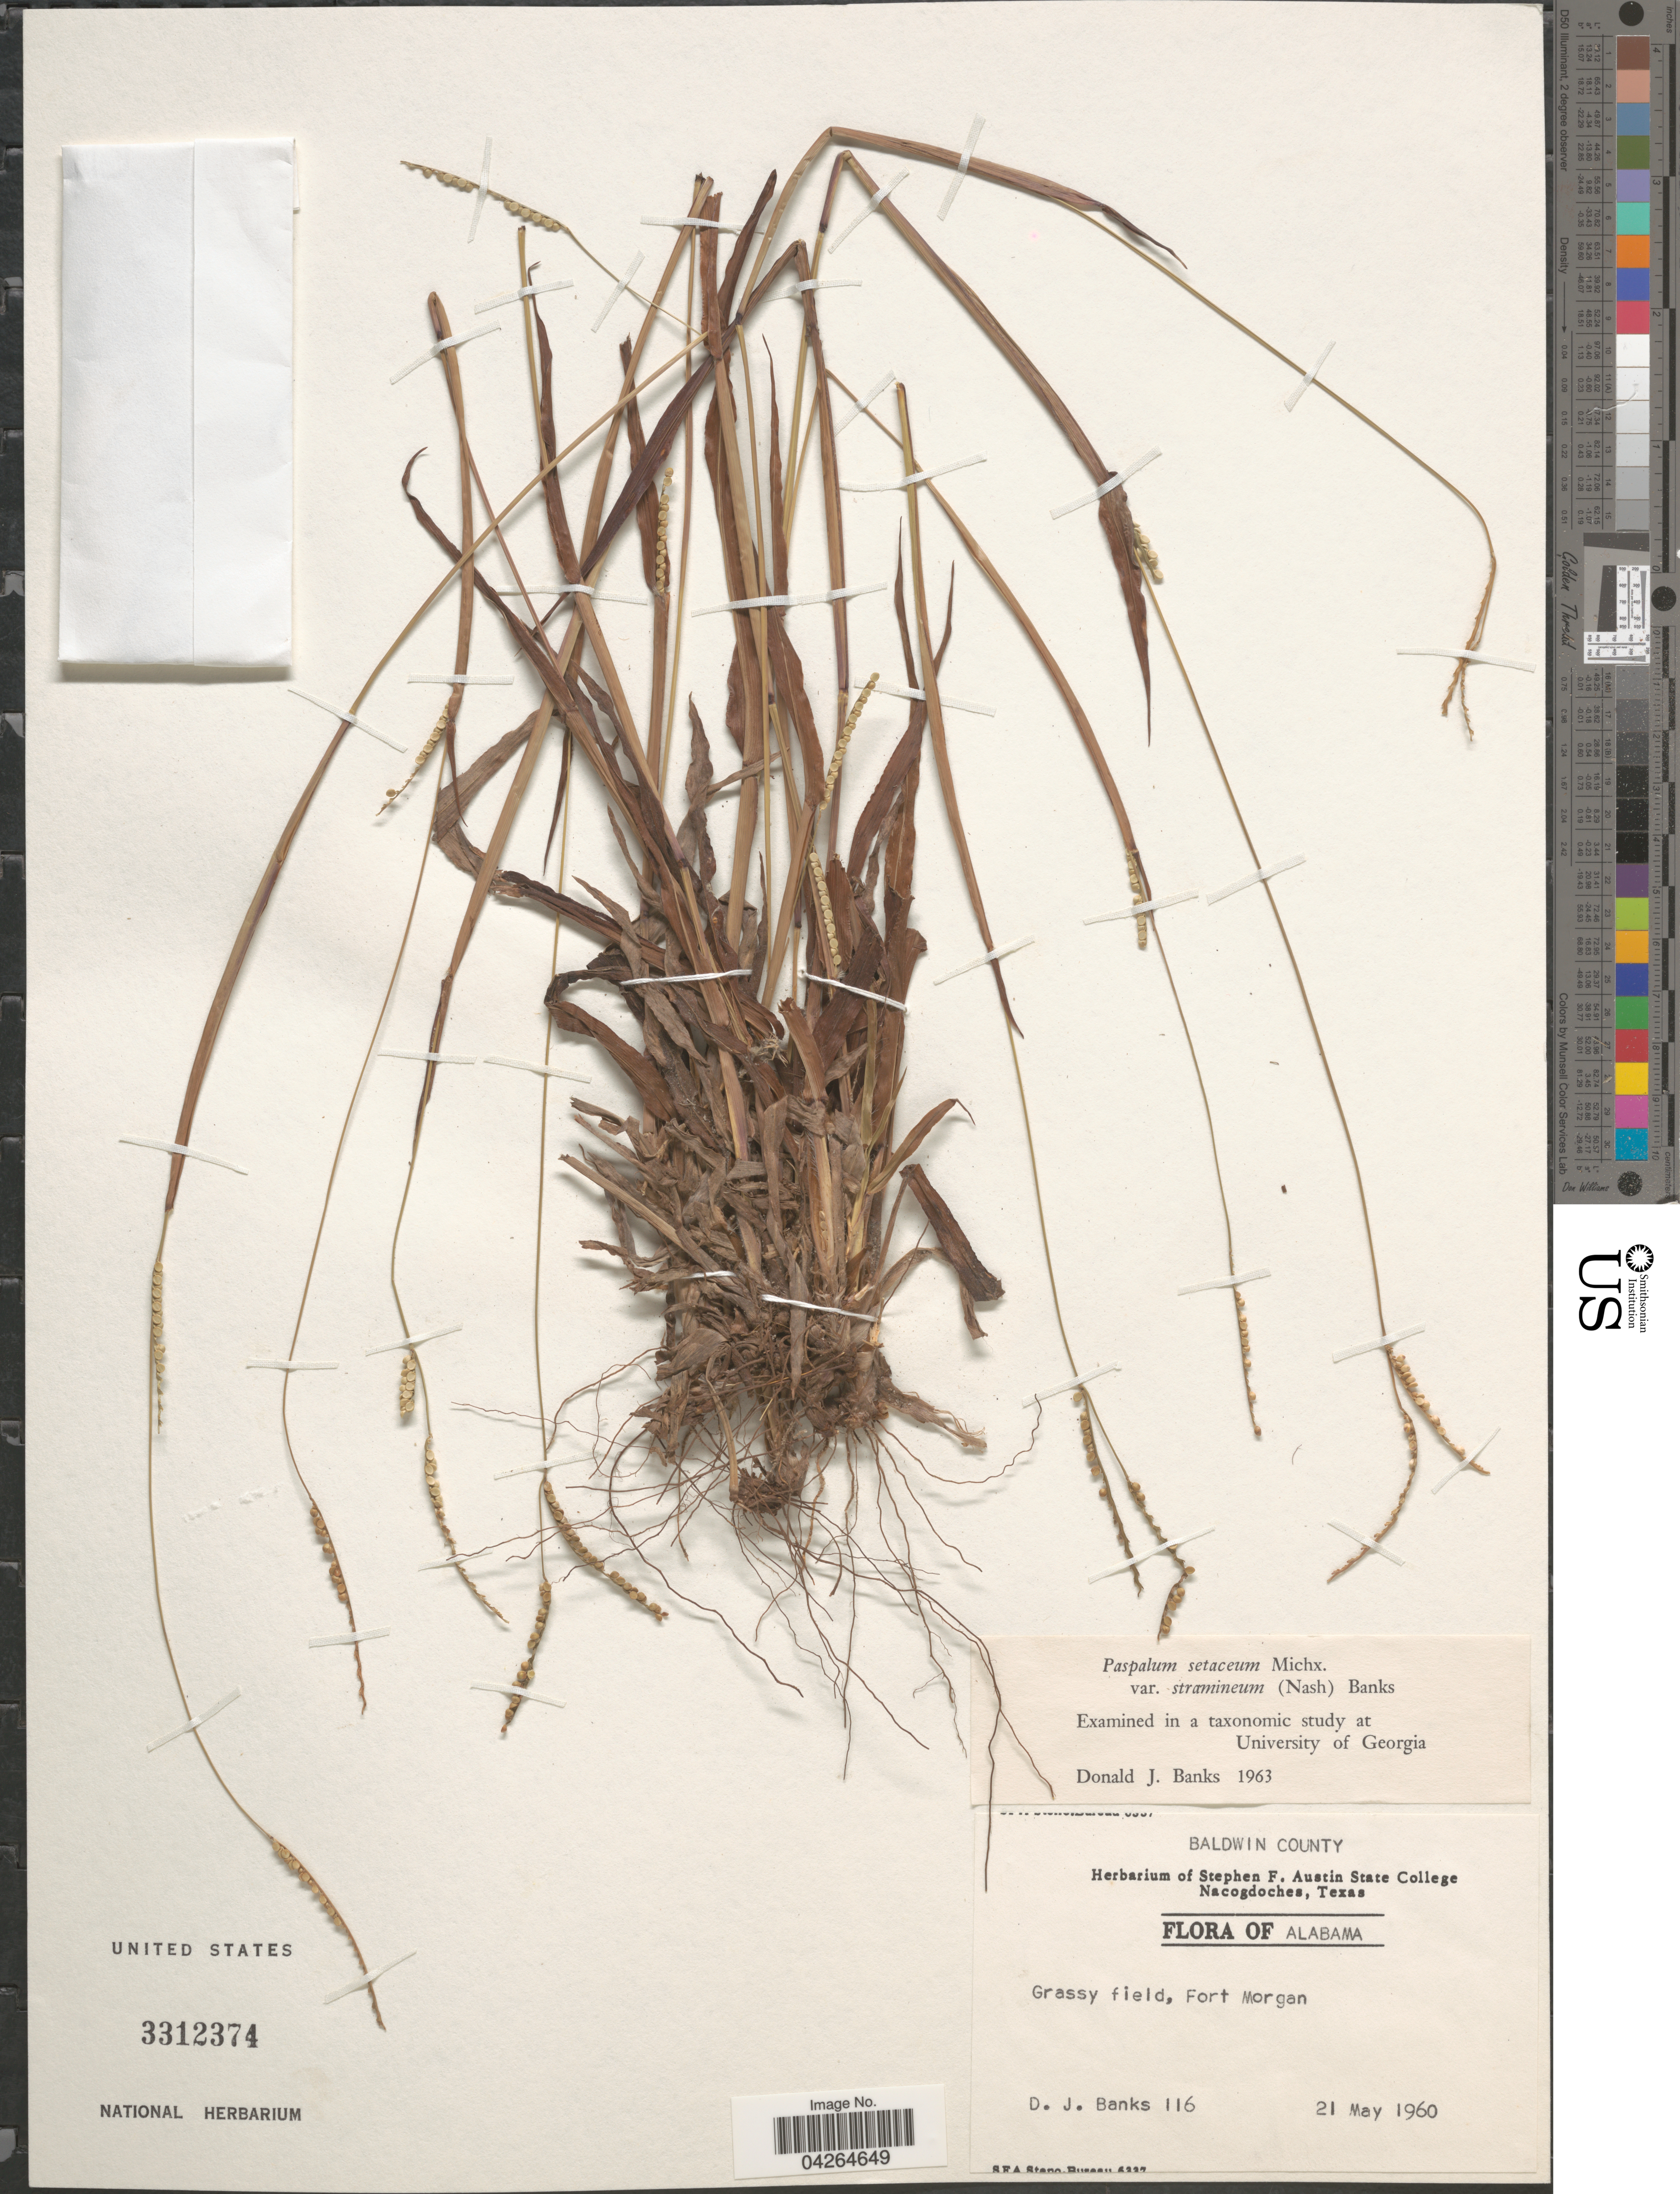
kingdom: Plantae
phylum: Tracheophyta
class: Liliopsida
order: Poales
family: Poaceae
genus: Paspalum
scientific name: Paspalum setaceum var. stramineum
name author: (Nash) D.J. Banks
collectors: D. J. Banks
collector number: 116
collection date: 1960-05-21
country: United States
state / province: Alabama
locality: Baldwin County. Fort Morgan.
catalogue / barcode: US 3312374